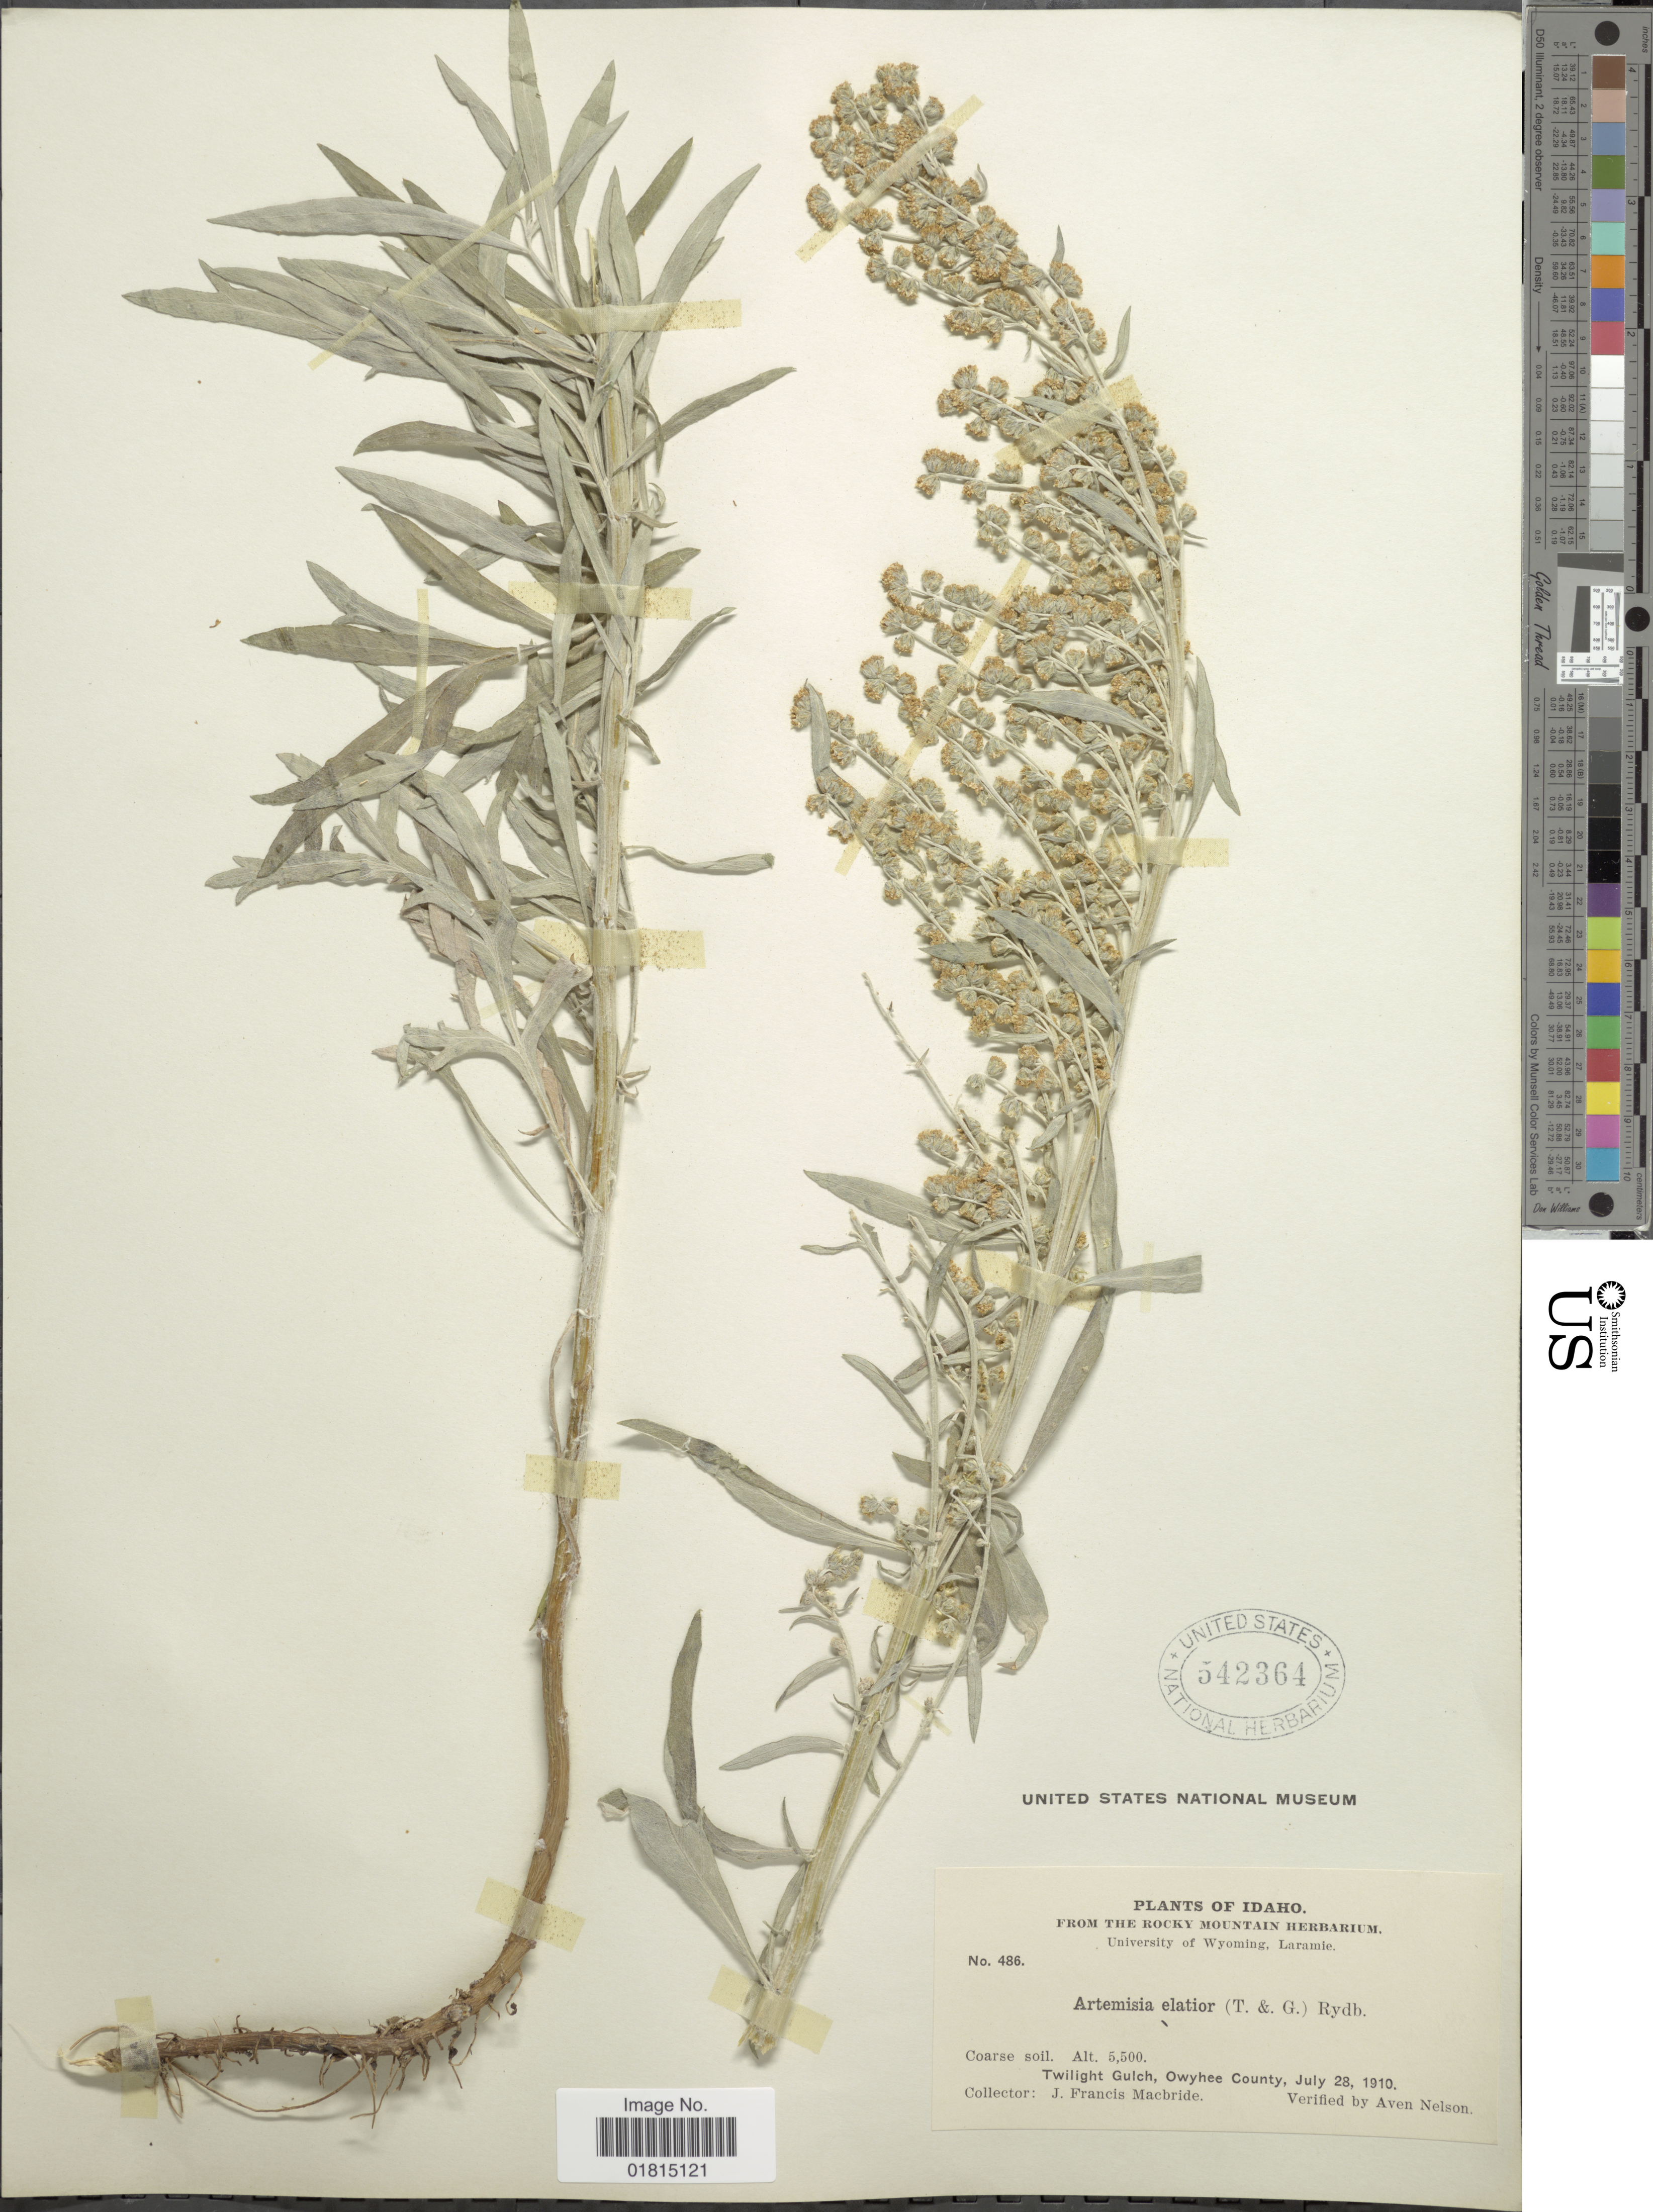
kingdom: Plantae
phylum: Tracheophyta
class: Magnoliopsida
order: Asterales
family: Asteraceae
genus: Artemisia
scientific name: Artemisia diversifolia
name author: Rydb.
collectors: J. F. Macbride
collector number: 486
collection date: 1910-07-28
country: United States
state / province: Idaho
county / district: Owyhee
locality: Coarse soil. Twilight Gulch, Owyhee County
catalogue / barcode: US 542364